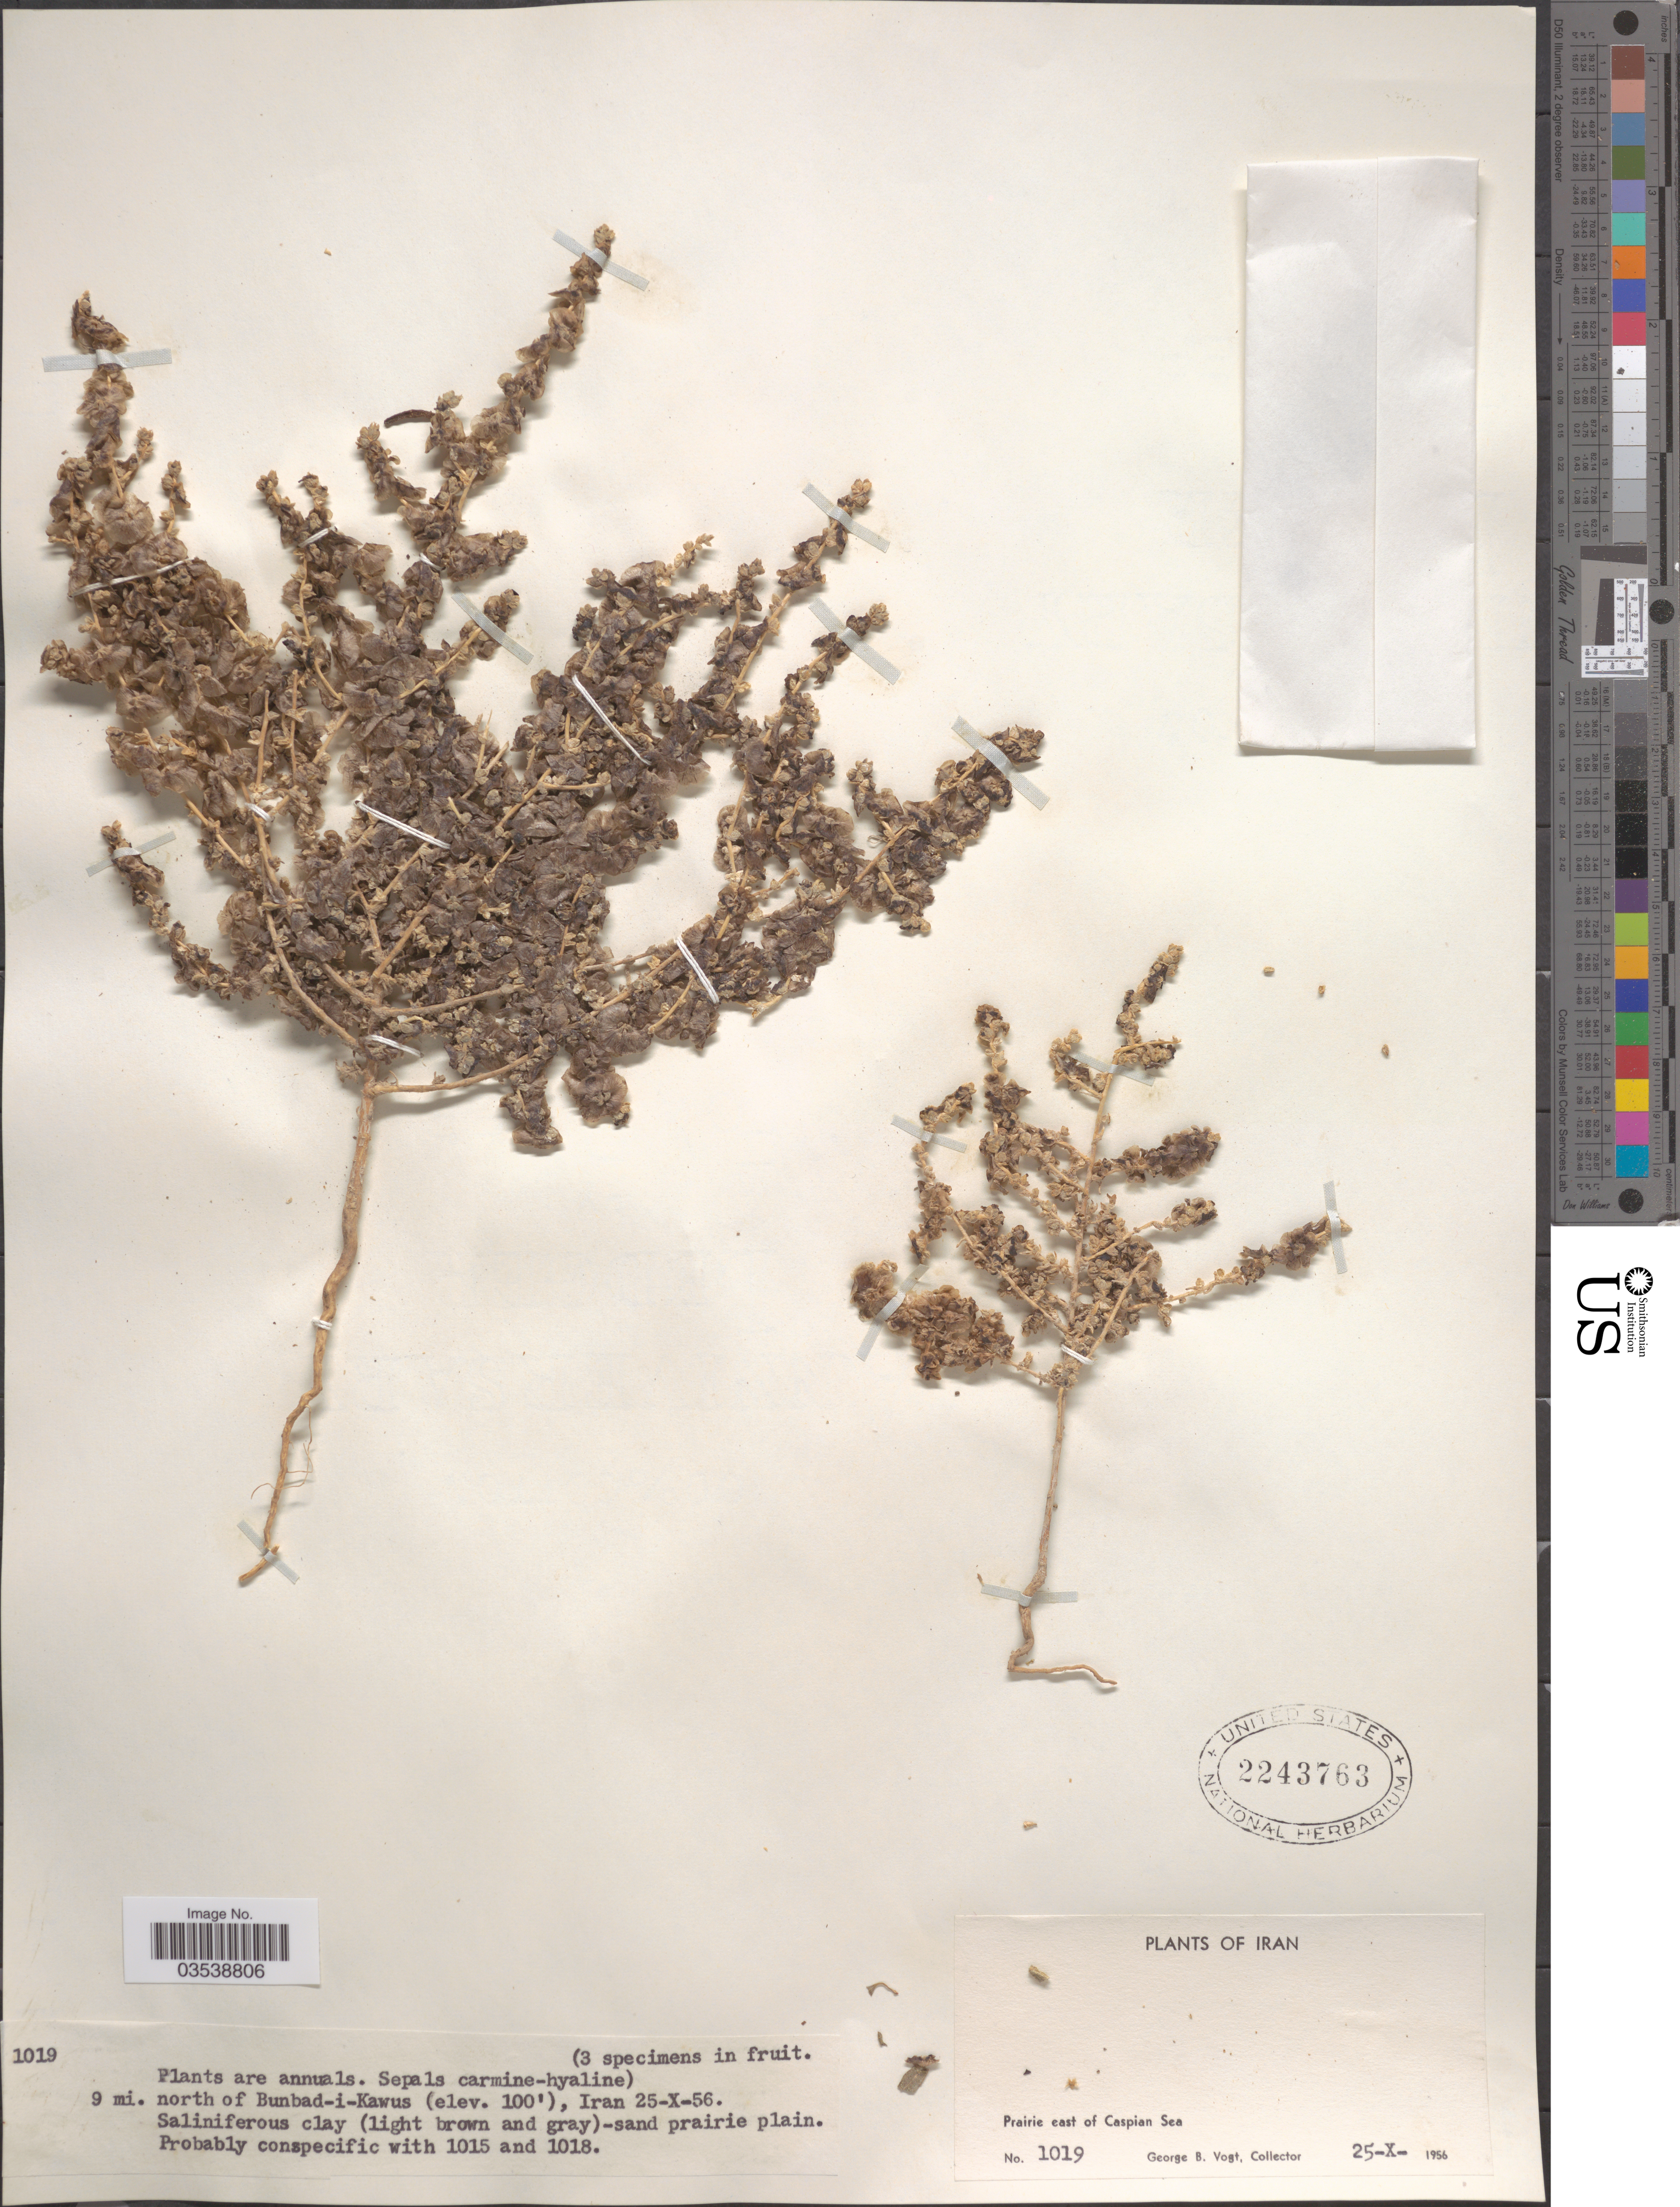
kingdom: Plantae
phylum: Tracheophyta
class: Magnoliopsida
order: Caryophyllales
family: Amaranthaceae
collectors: G. B. Vogt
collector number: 1019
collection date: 1956-10-25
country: Iran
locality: Prairie east of Caspian Sea. 9 mi. north of Bunbad-i-Kawus.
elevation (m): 30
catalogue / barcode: US 2243763